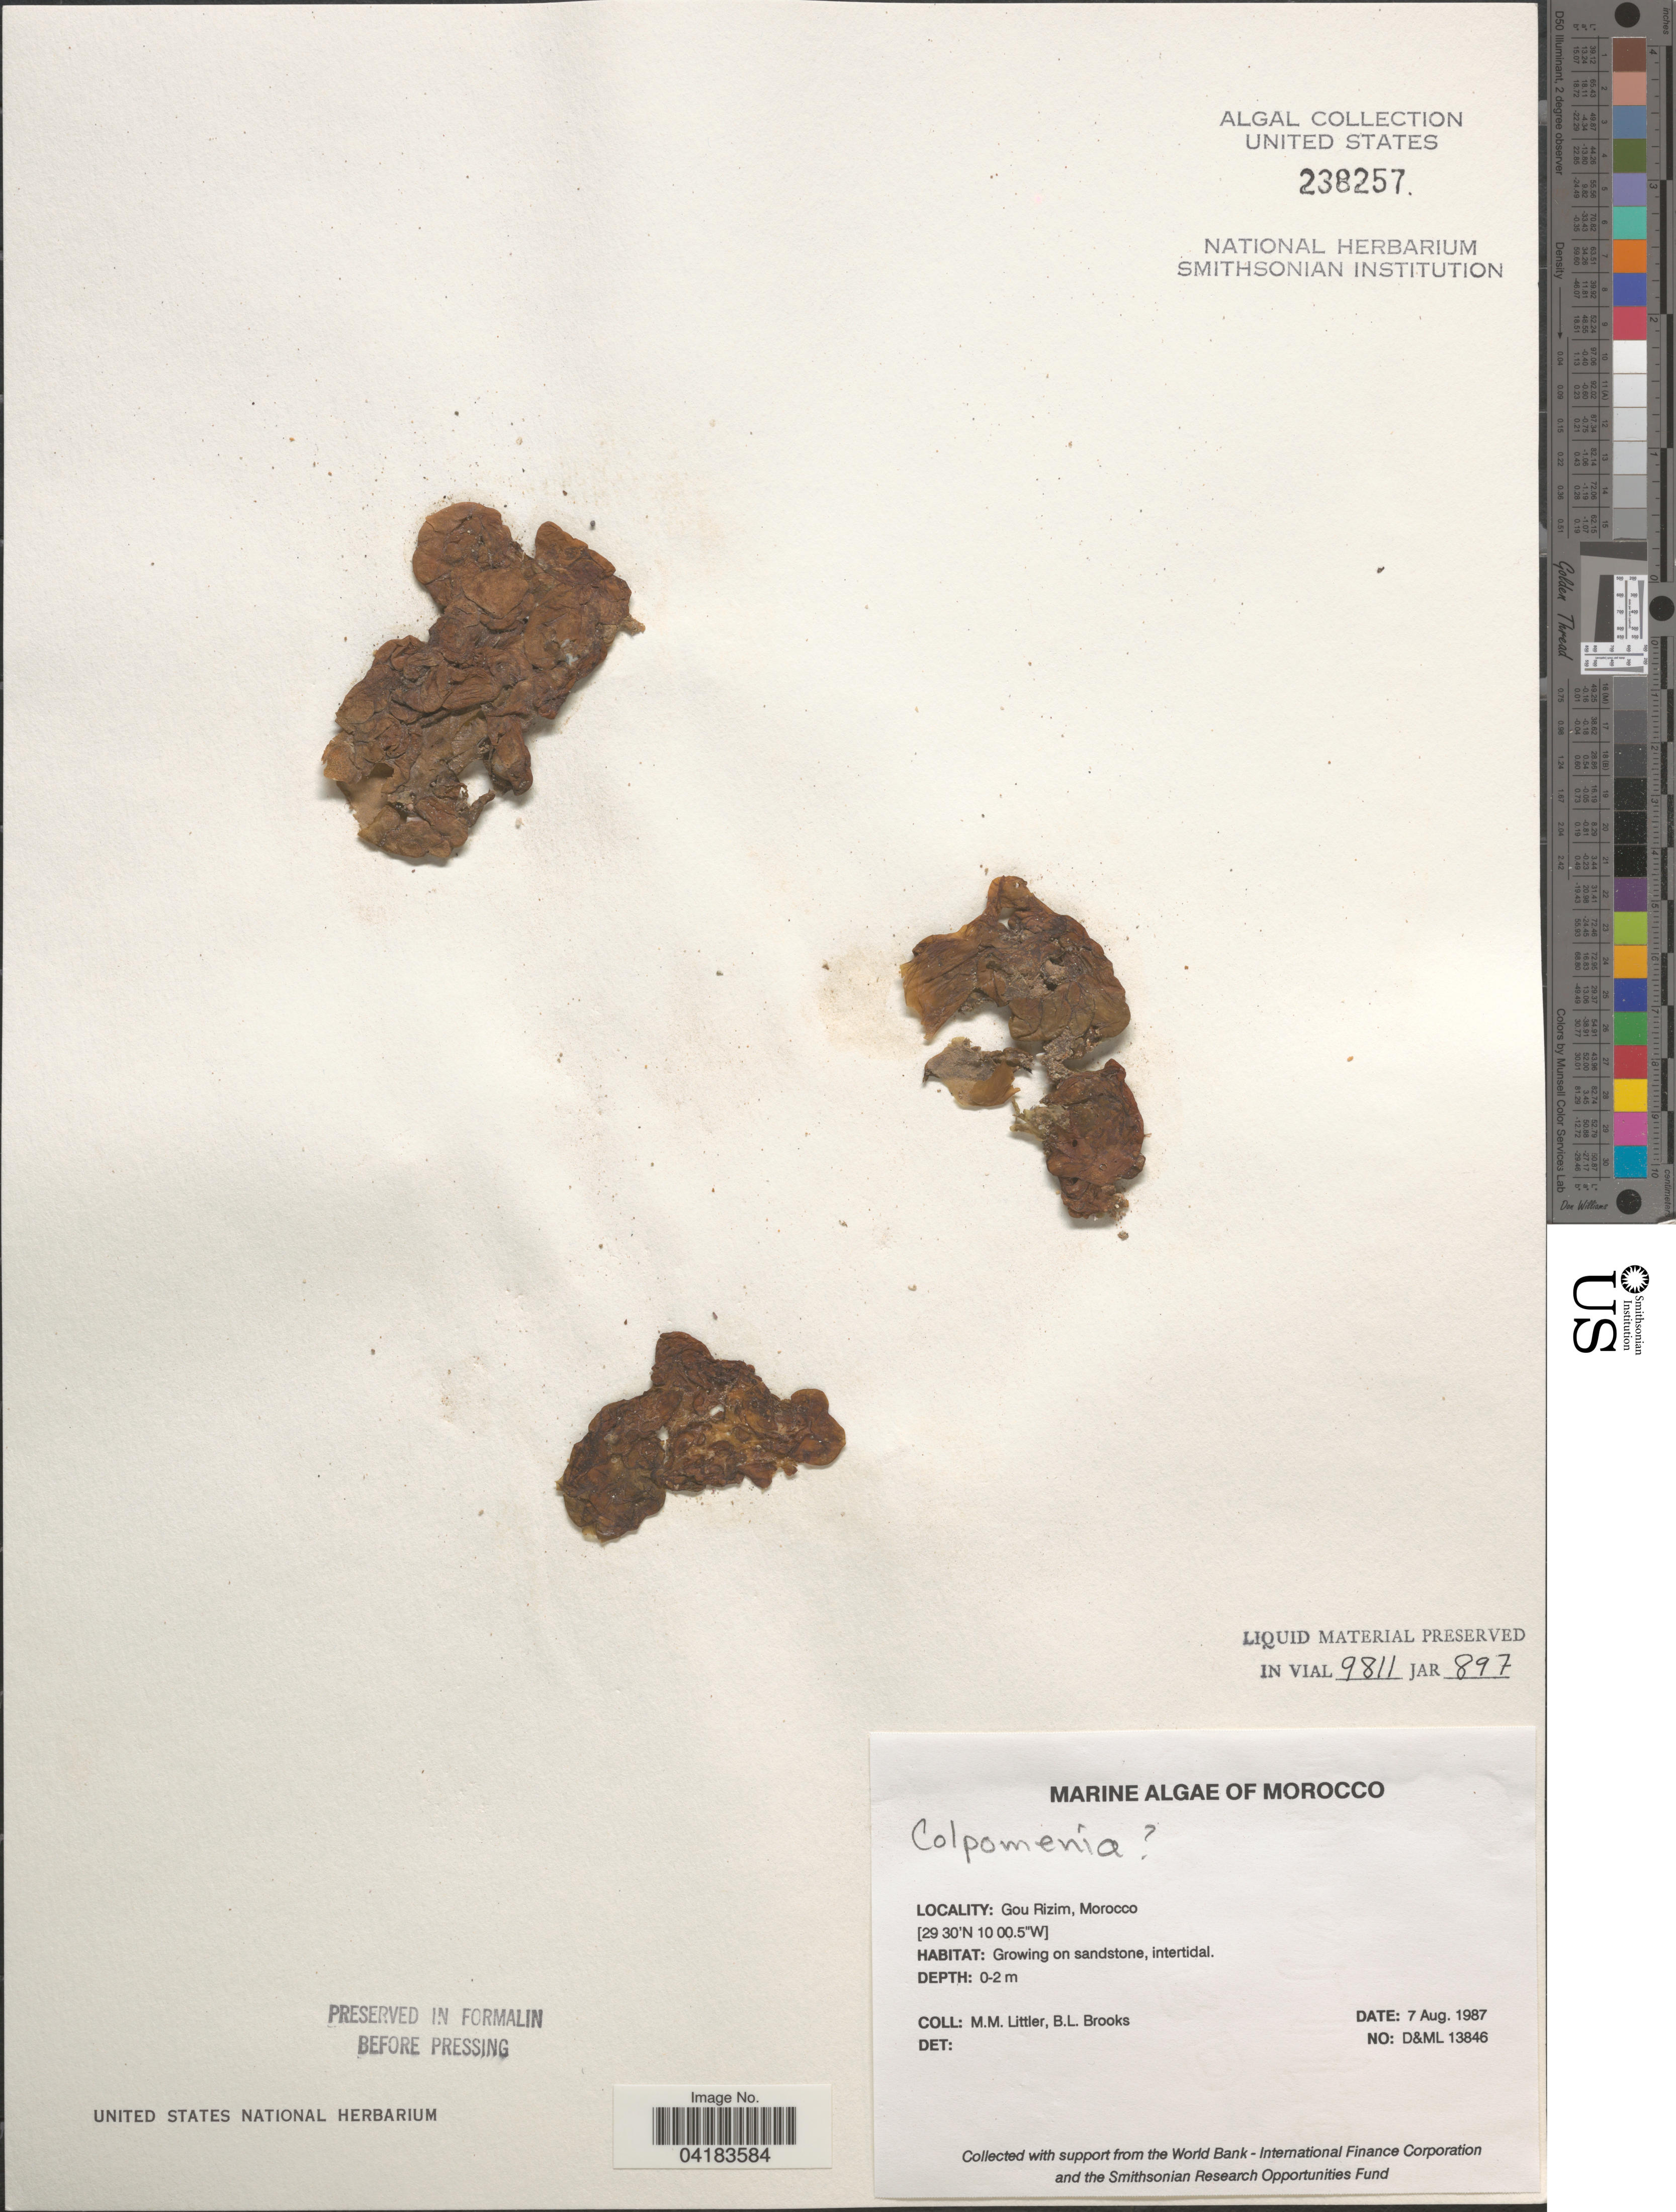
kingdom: Chromista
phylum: Ochrophyta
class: Phaeophyceae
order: Scytosiphonales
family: Scytosiphonaceae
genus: Colpomenia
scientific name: Colpomenia sp.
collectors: B. Brooks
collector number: D&ML13846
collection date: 1987-08-07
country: Morocco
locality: Gou Rizim.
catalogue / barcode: US 238257